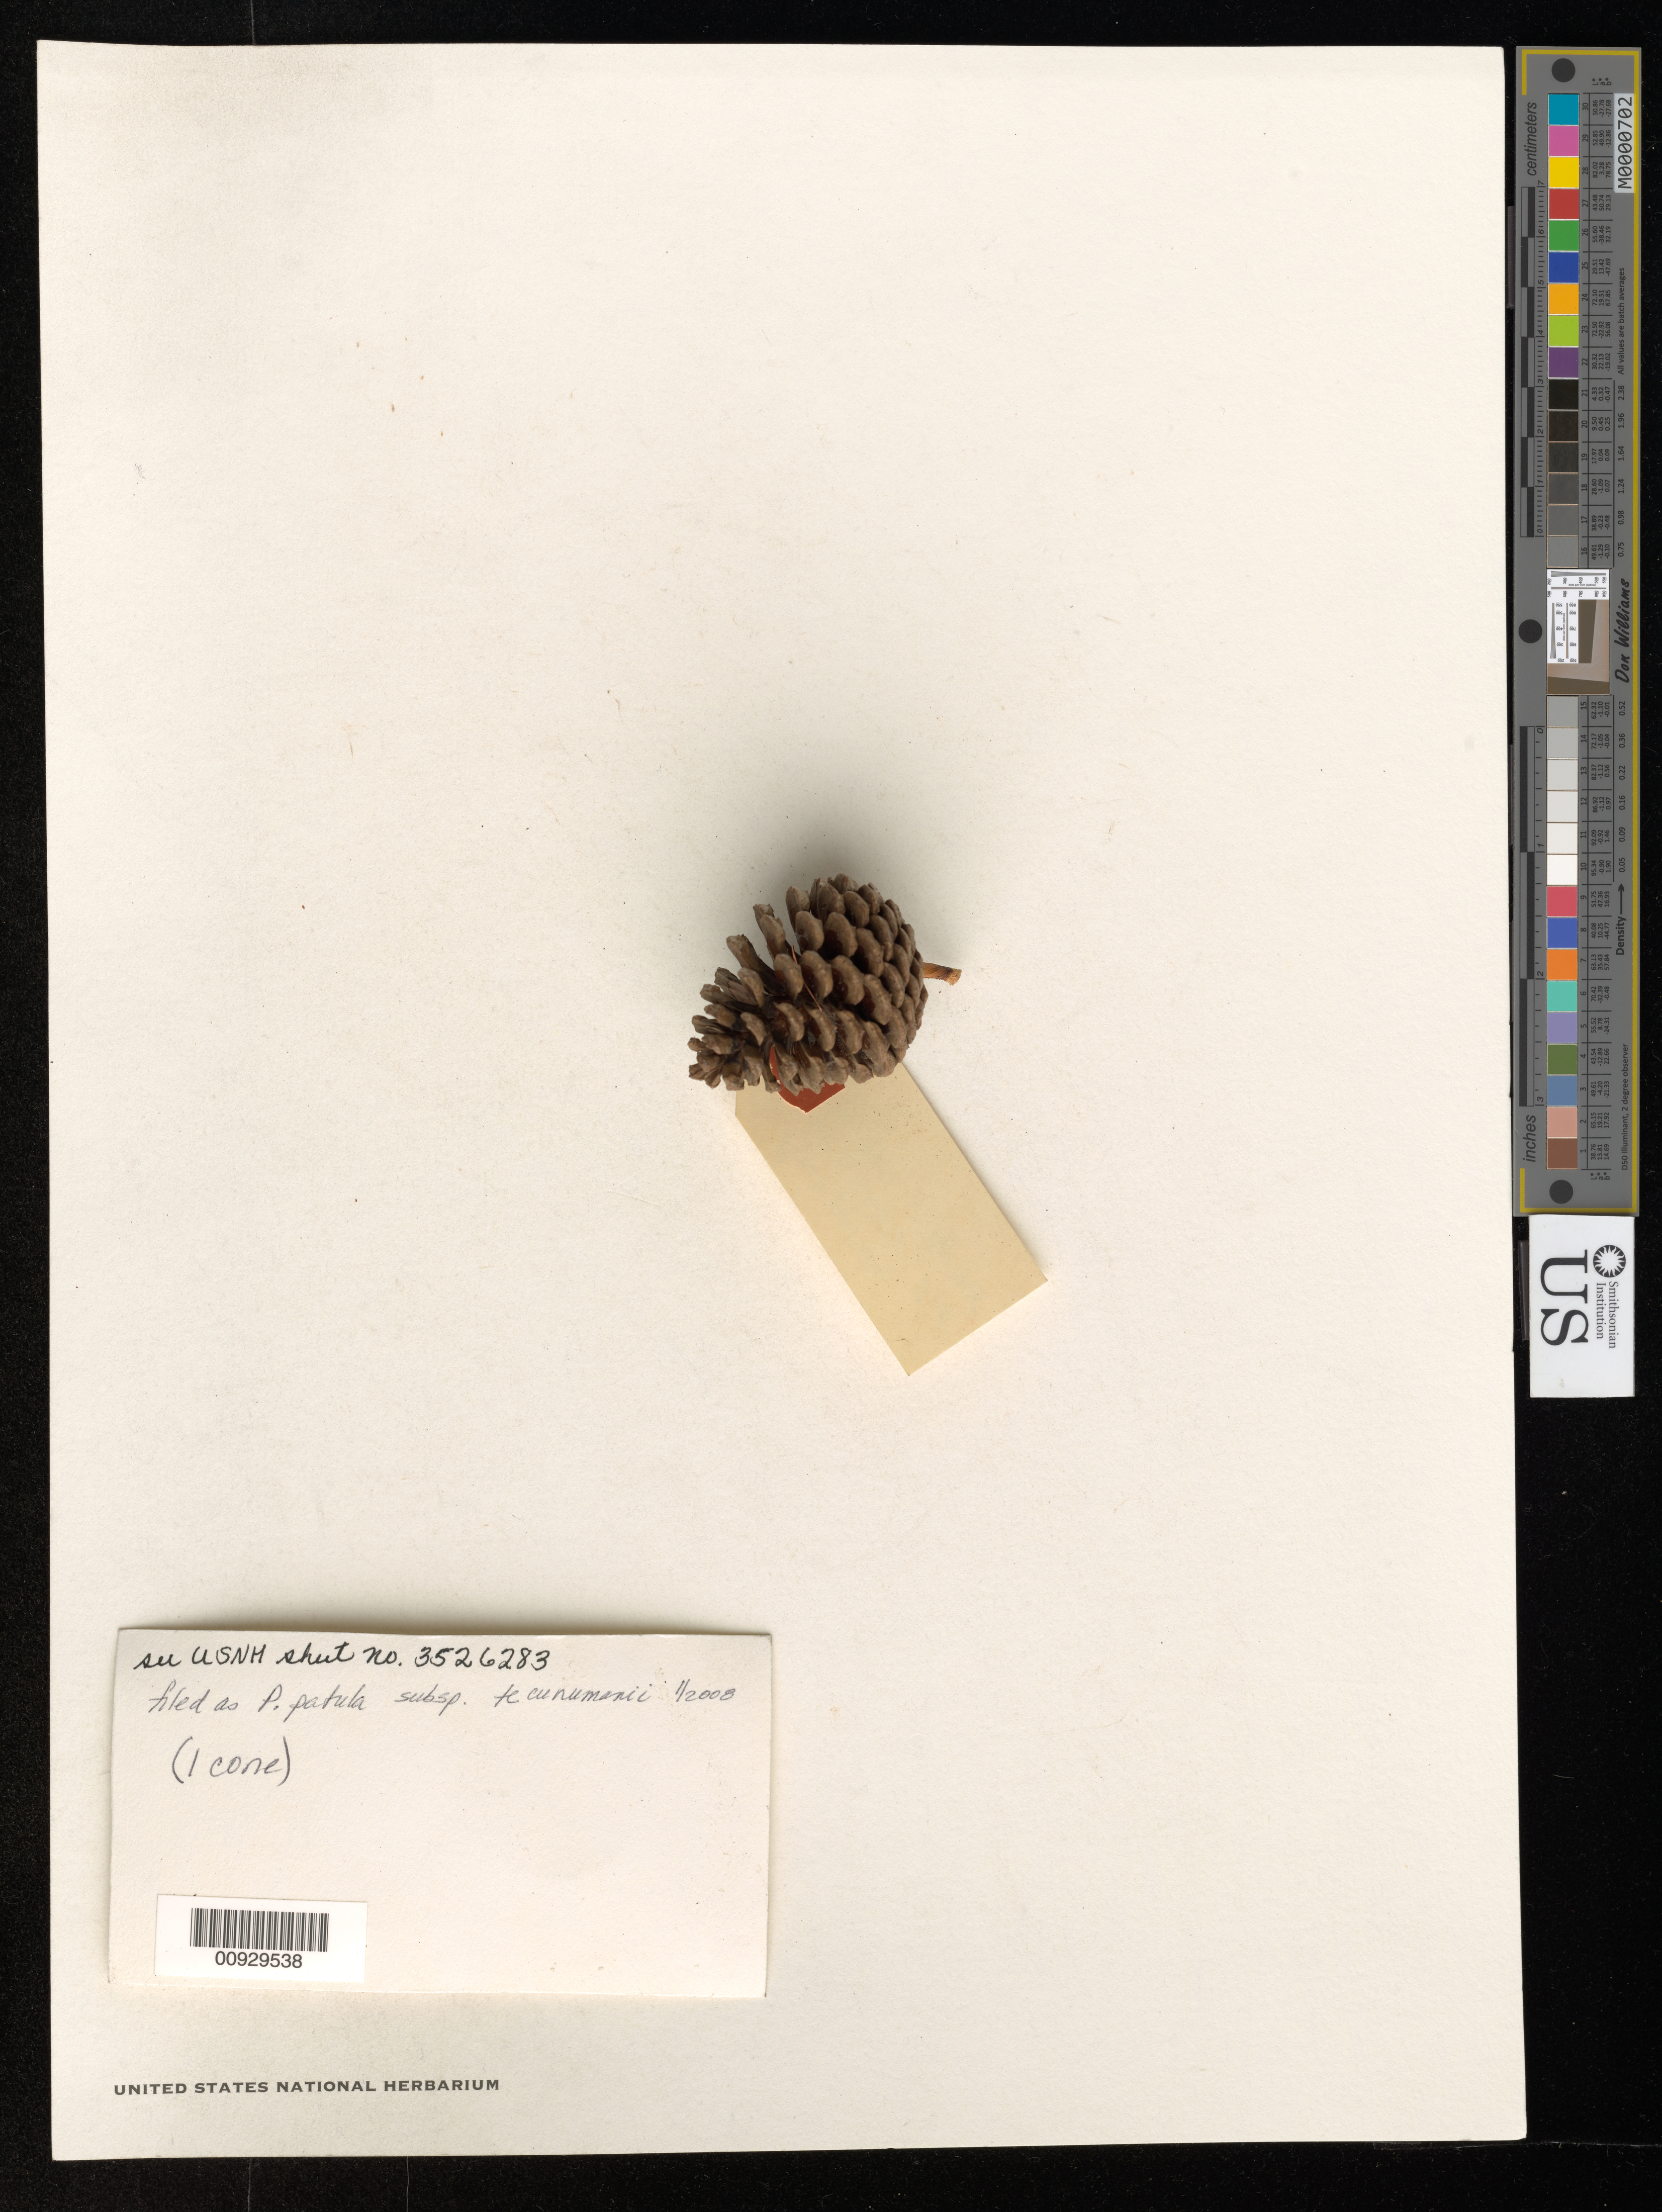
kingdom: Plantae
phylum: Tracheophyta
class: Pinopsida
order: Pinales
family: Pinaceae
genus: Pinus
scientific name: Pinus patula subsp. tecunumanii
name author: (F. Schwerdtf. ex Eguiluz & J.P. Perry) Styles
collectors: E. L. Little & A. J. Sharp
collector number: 9971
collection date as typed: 24 Apr 1945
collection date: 1945-04-24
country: Mexico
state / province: Chiapas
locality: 5 to 10 km. S of Ciudad de las Casas (San Cristóbal).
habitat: Quercus-Pinus forest.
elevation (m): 1981